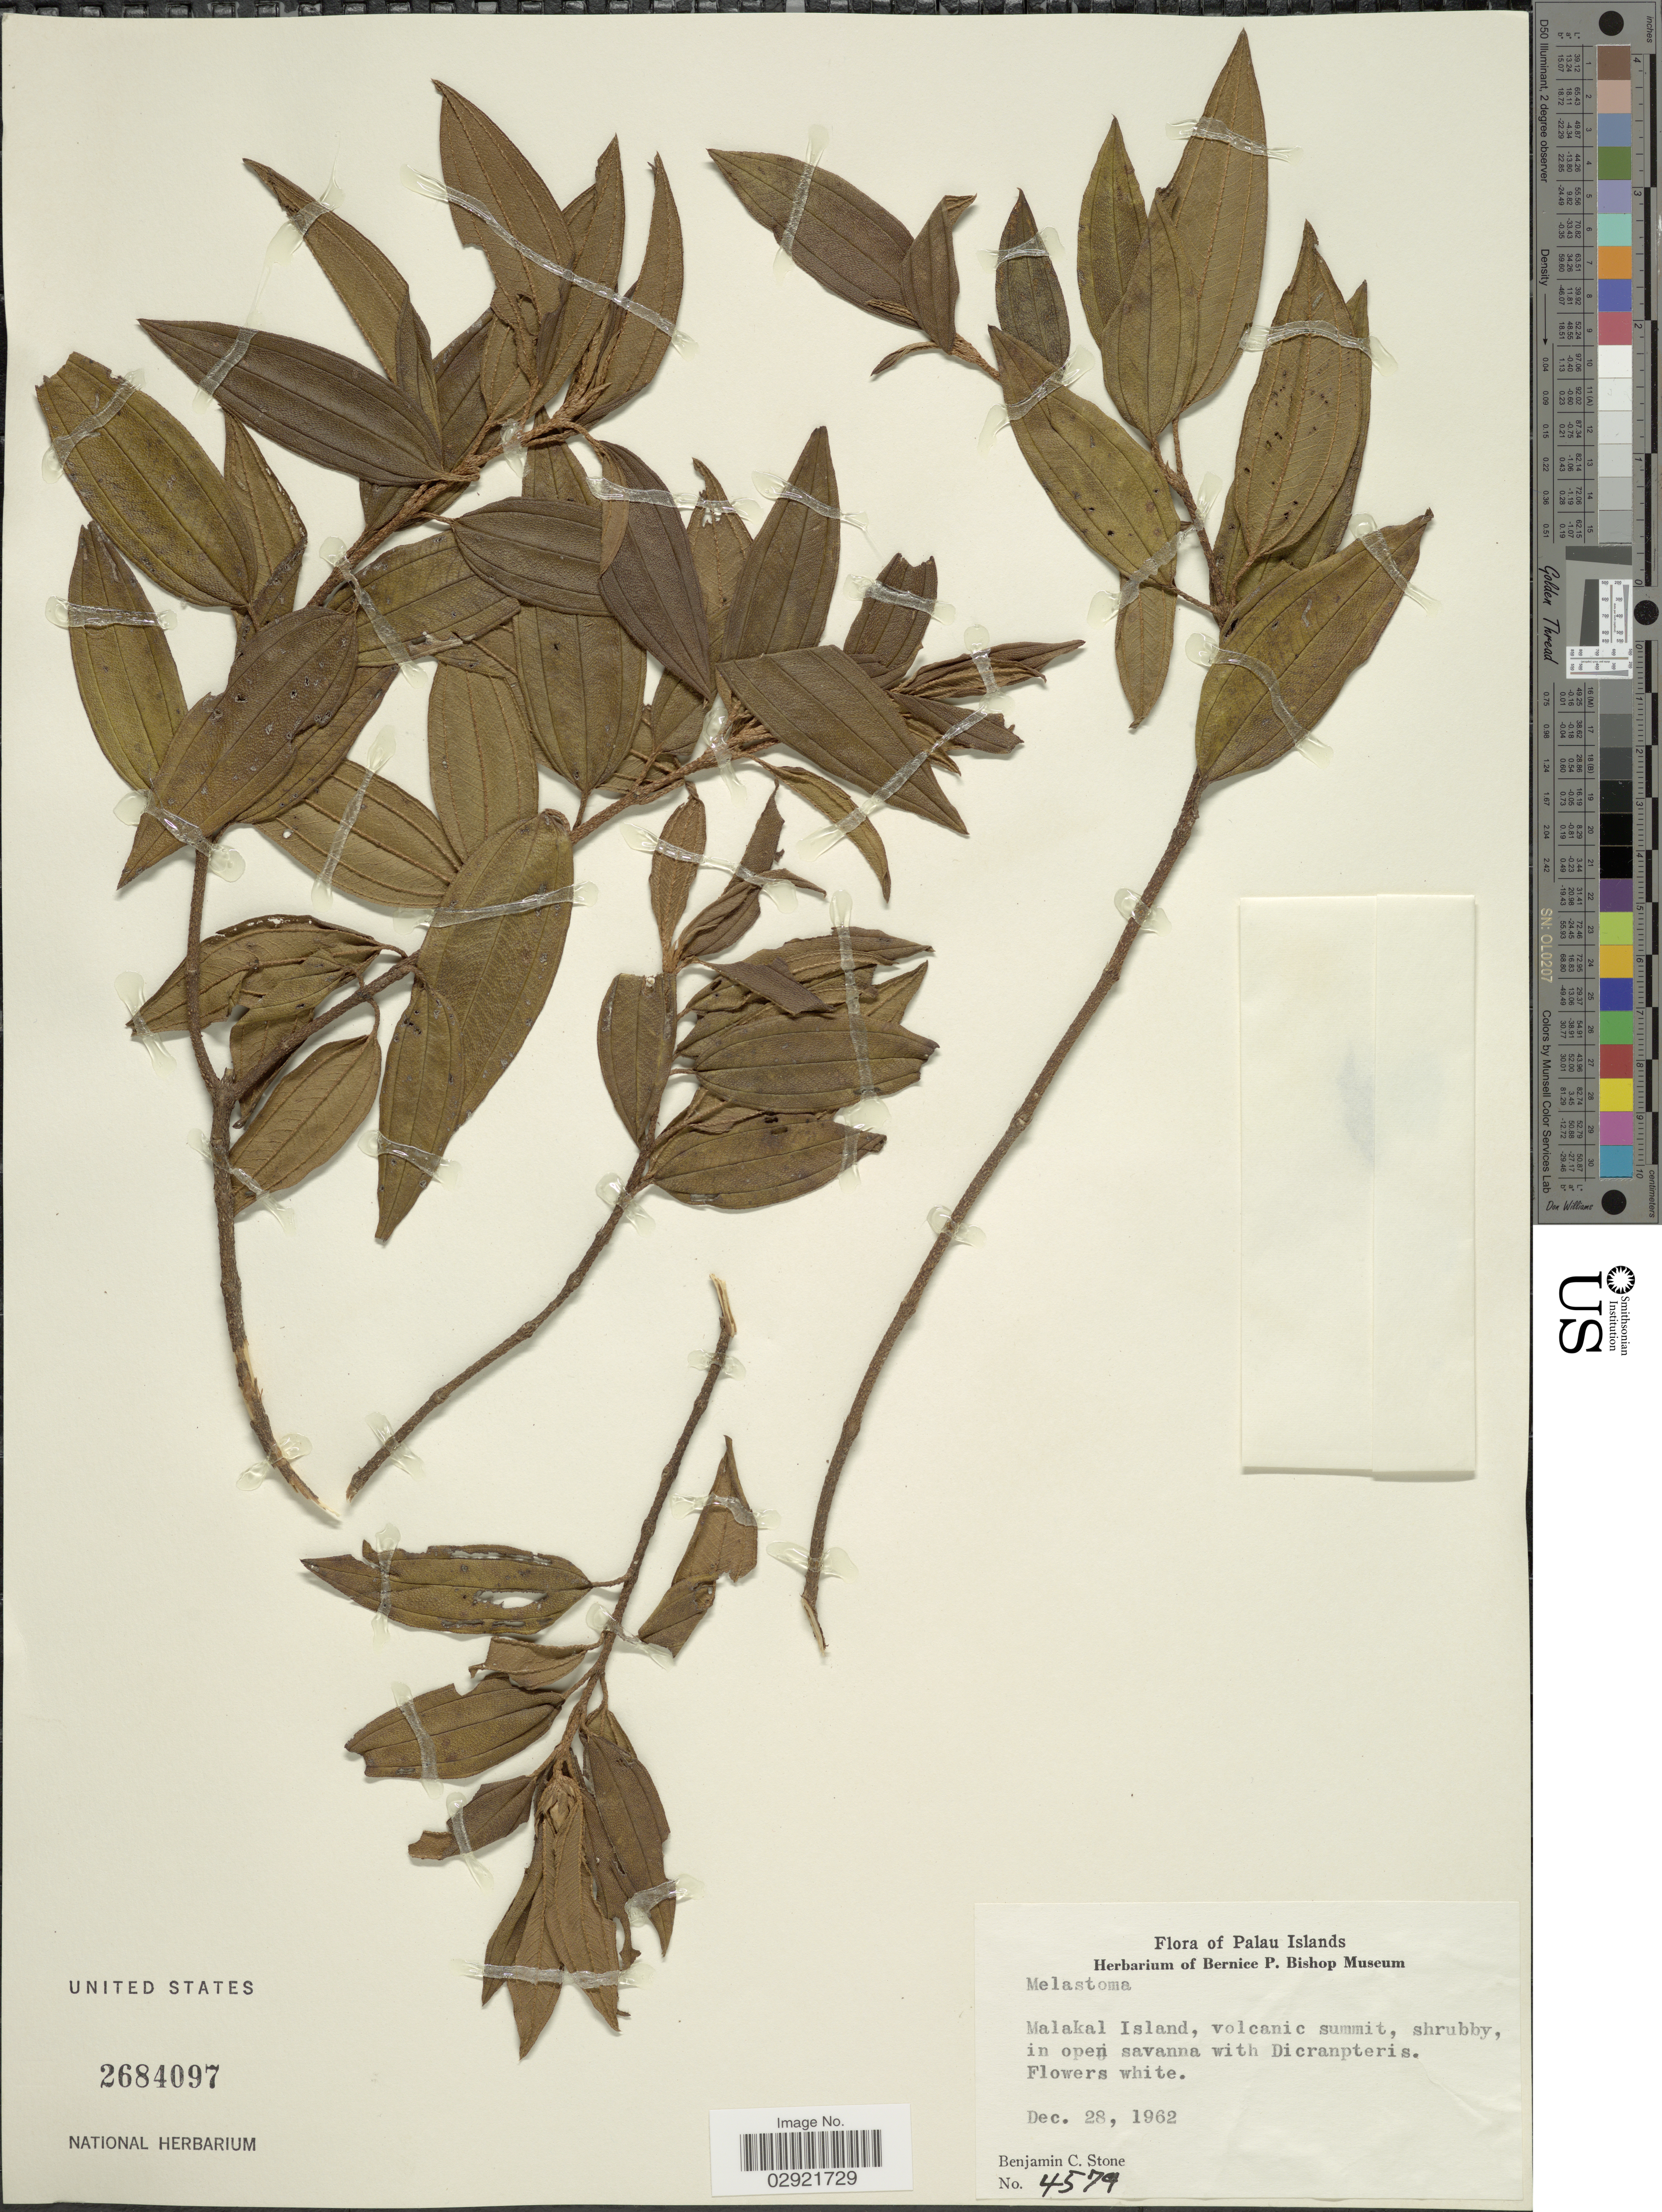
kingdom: Plantae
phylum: Tracheophyta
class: Magnoliopsida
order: Myrtales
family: Melastomataceae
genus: Melastoma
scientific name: Melastoma sp.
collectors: B. C. Stone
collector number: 4579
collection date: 1962-12-28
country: Palau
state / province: Koror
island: Ngemelachel [Malakal]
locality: Palau Islands. Malakal Island, volcanic summit.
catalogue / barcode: US 2684097